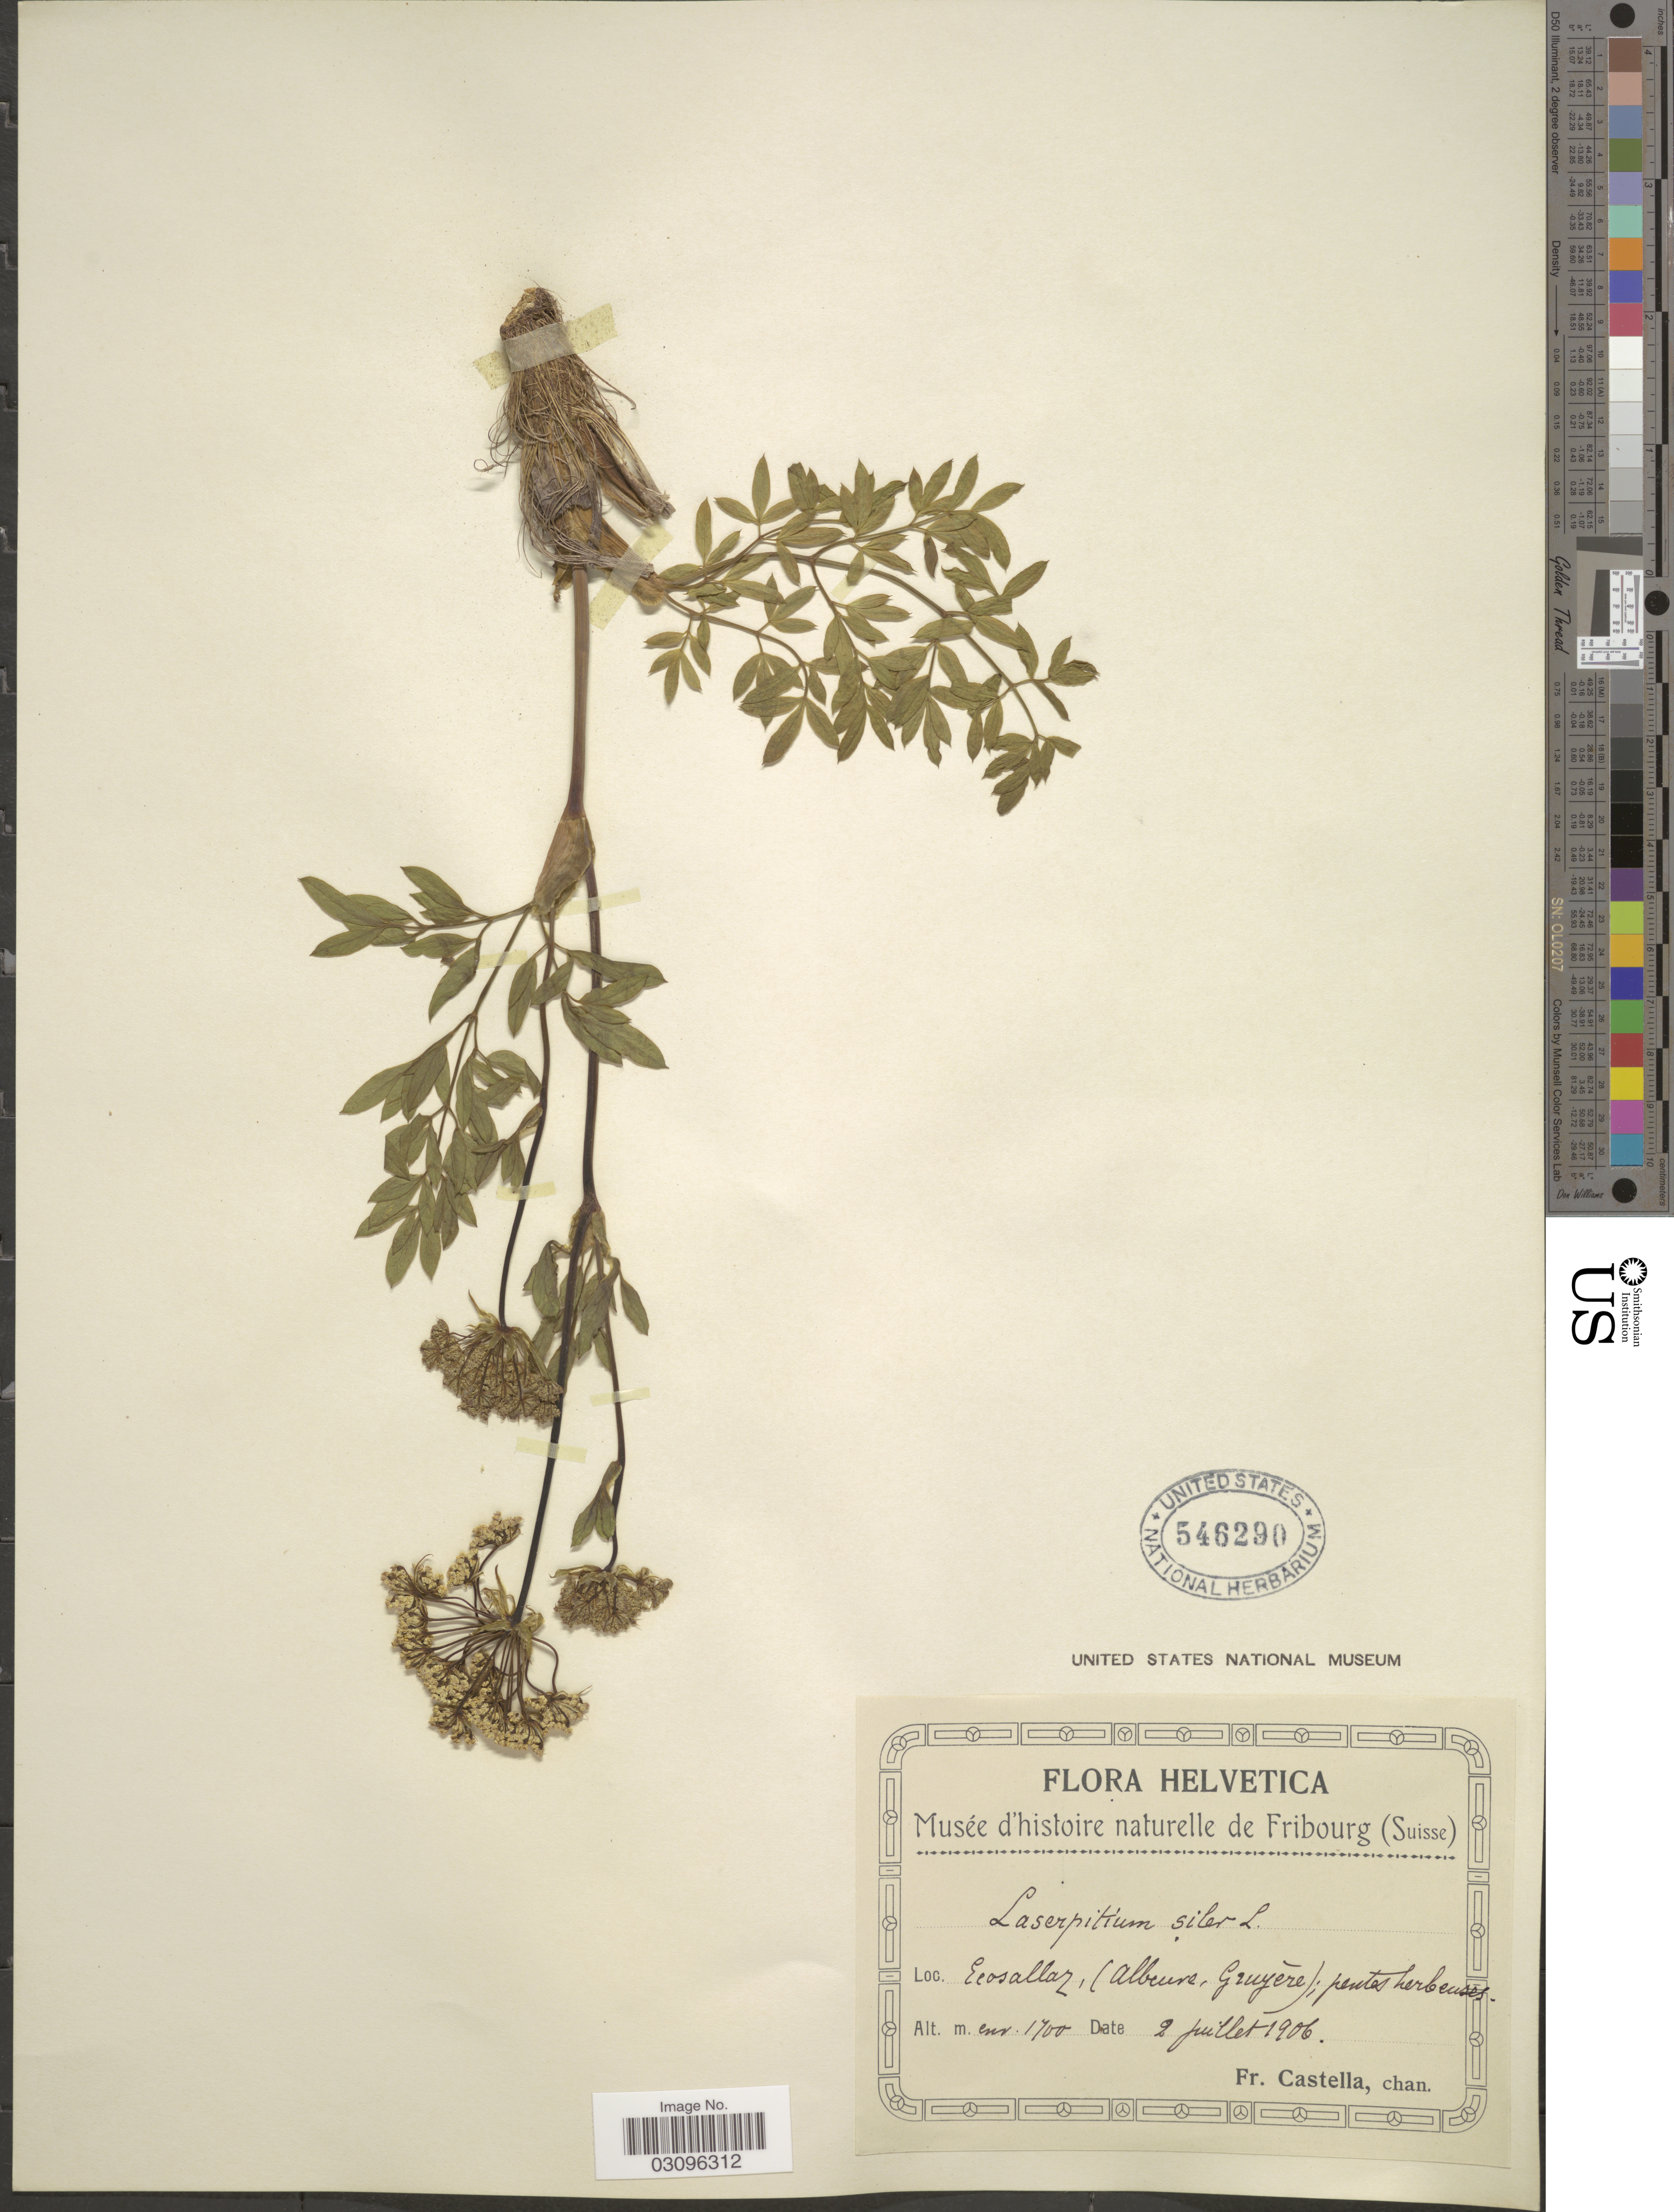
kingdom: Plantae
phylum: Tracheophyta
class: Magnoliopsida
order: Apiales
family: Apiaceae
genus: Laserpitium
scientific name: Laserpitium siler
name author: L.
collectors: Fr. Castella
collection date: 1906-07-02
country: Switzerland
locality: Helvetica. Ecosallaz, (Albeurs, Gruyère); pentes herbeuses.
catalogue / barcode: US 546290